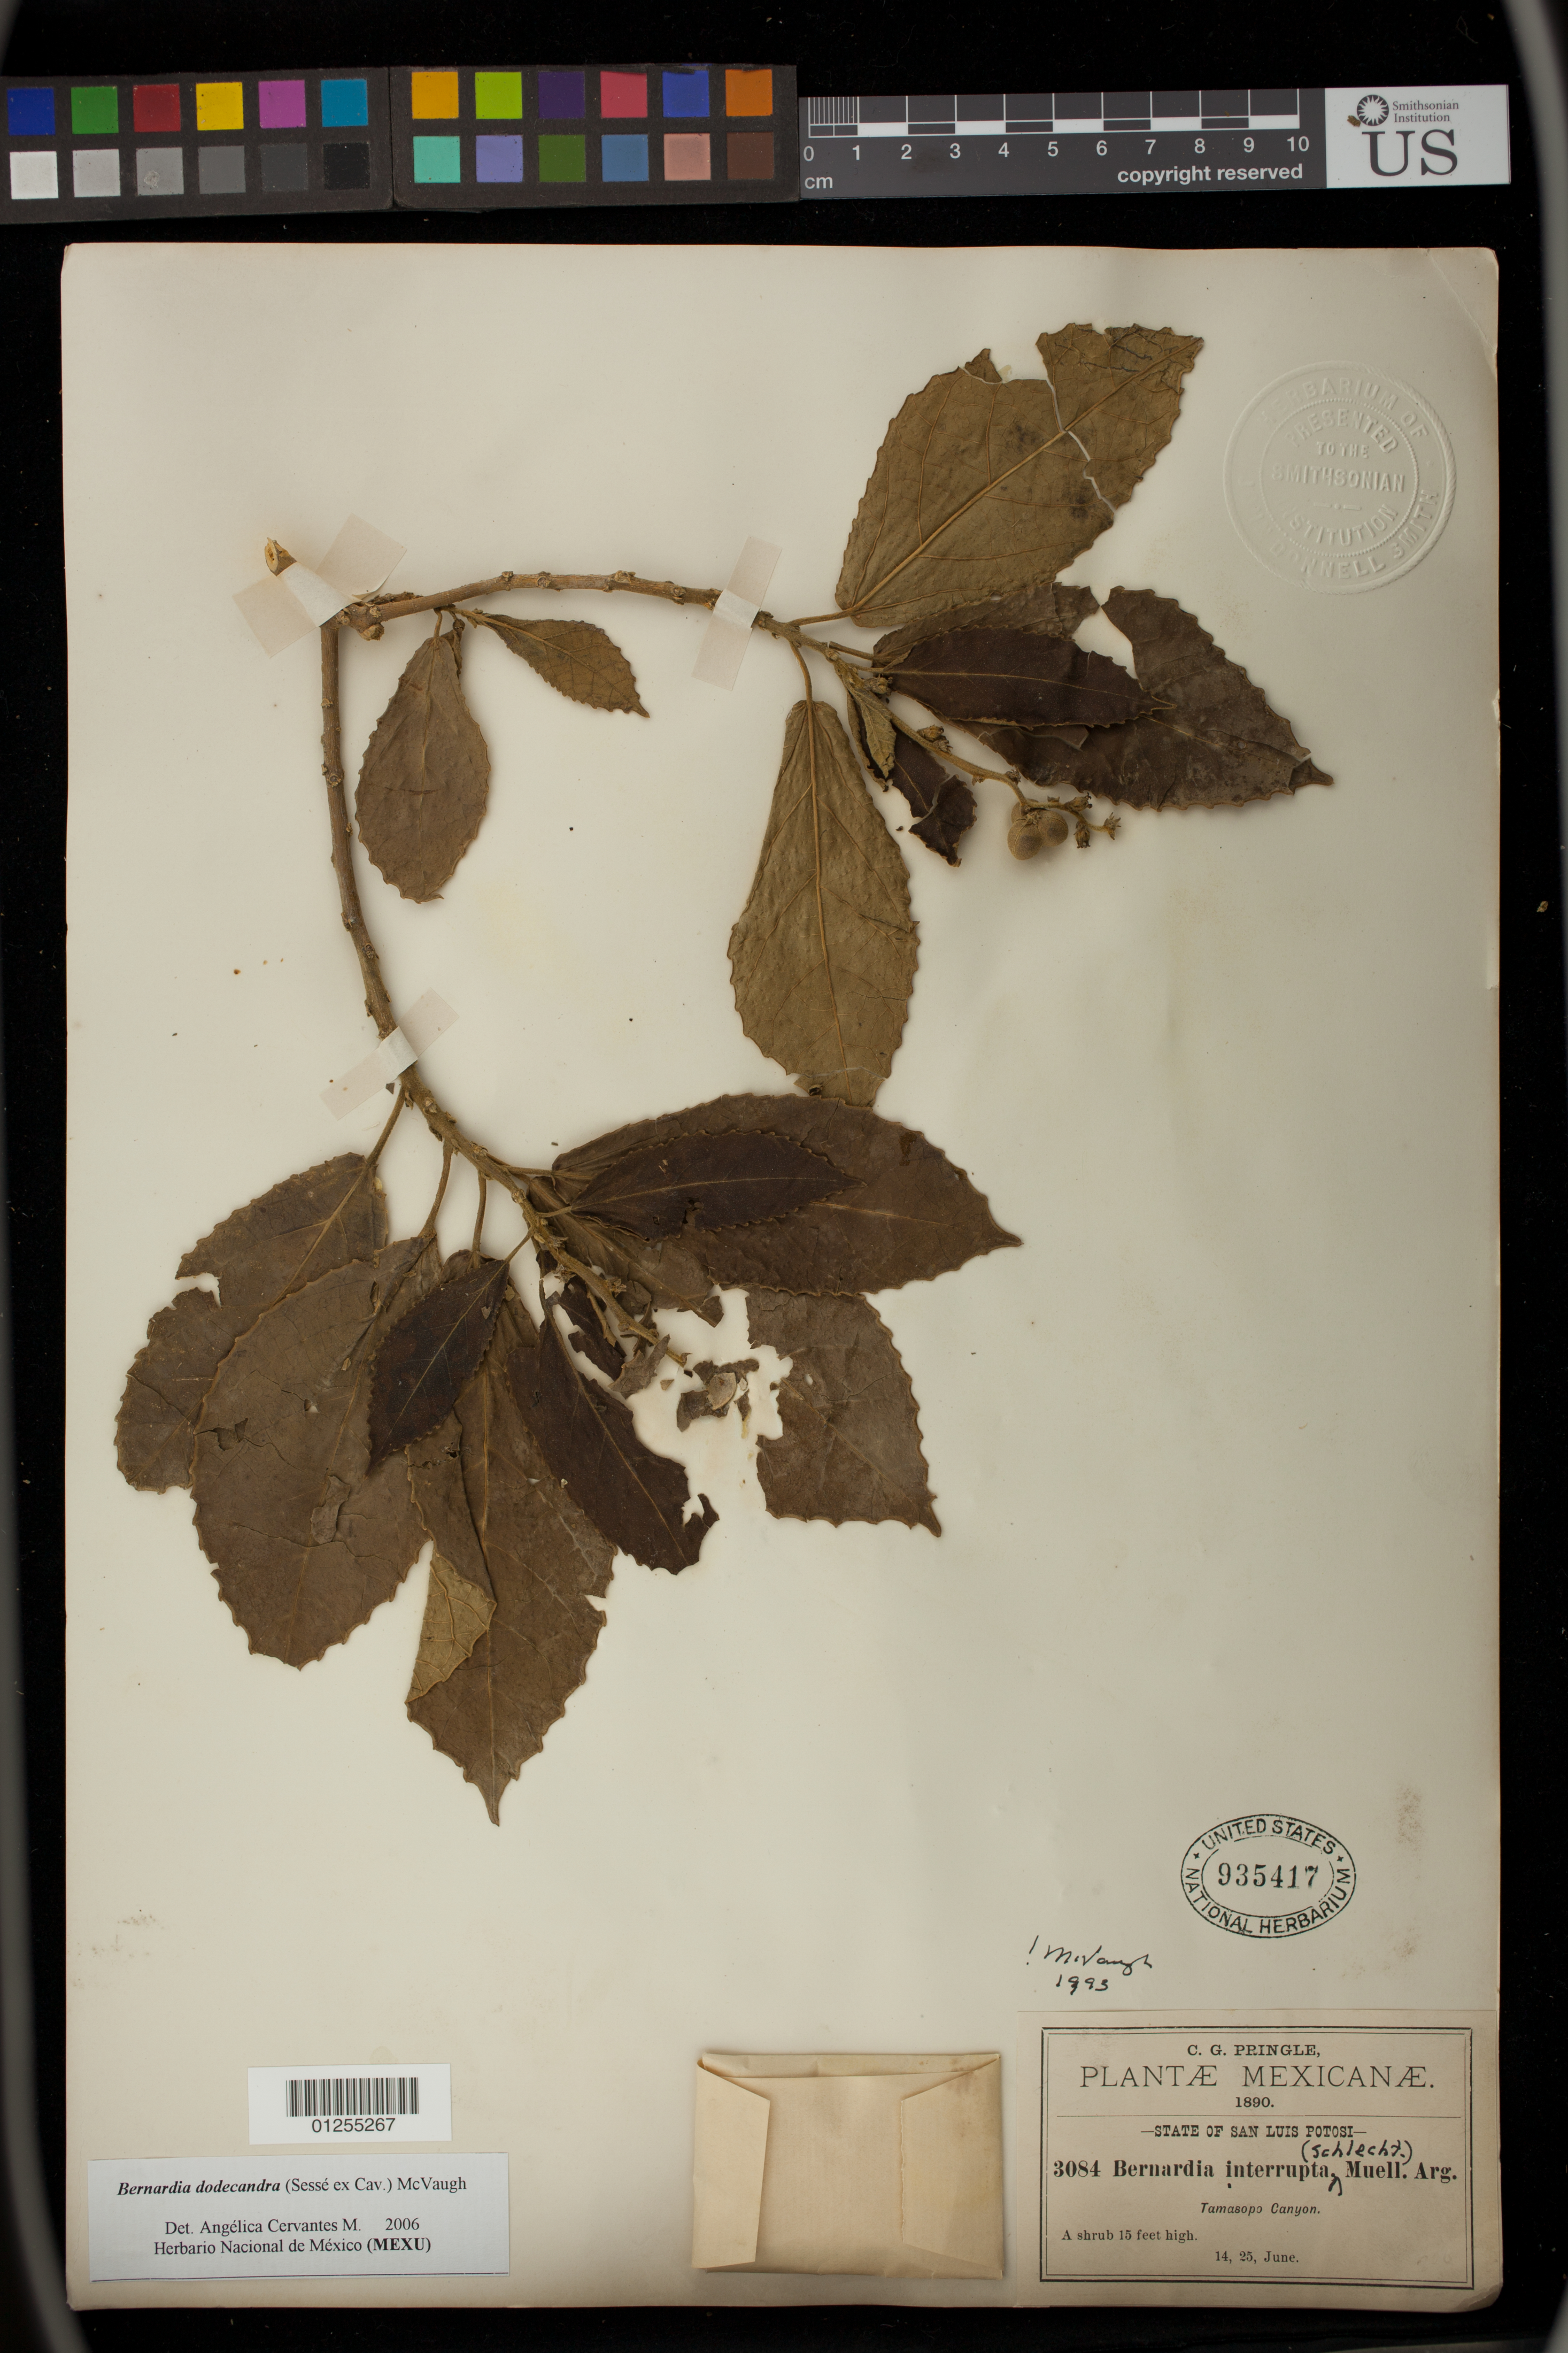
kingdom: Plantae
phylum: Tracheophyta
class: Magnoliopsida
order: Malpighiales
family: Euphorbiaceae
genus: Bernardia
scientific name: Bernardia dodecandra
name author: McVaugh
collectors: C. G. Pringle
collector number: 3084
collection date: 1890-06-14/1890-06-25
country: Mexico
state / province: San Luis Potosi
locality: Tamasopo Canyon.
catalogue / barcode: US 935417